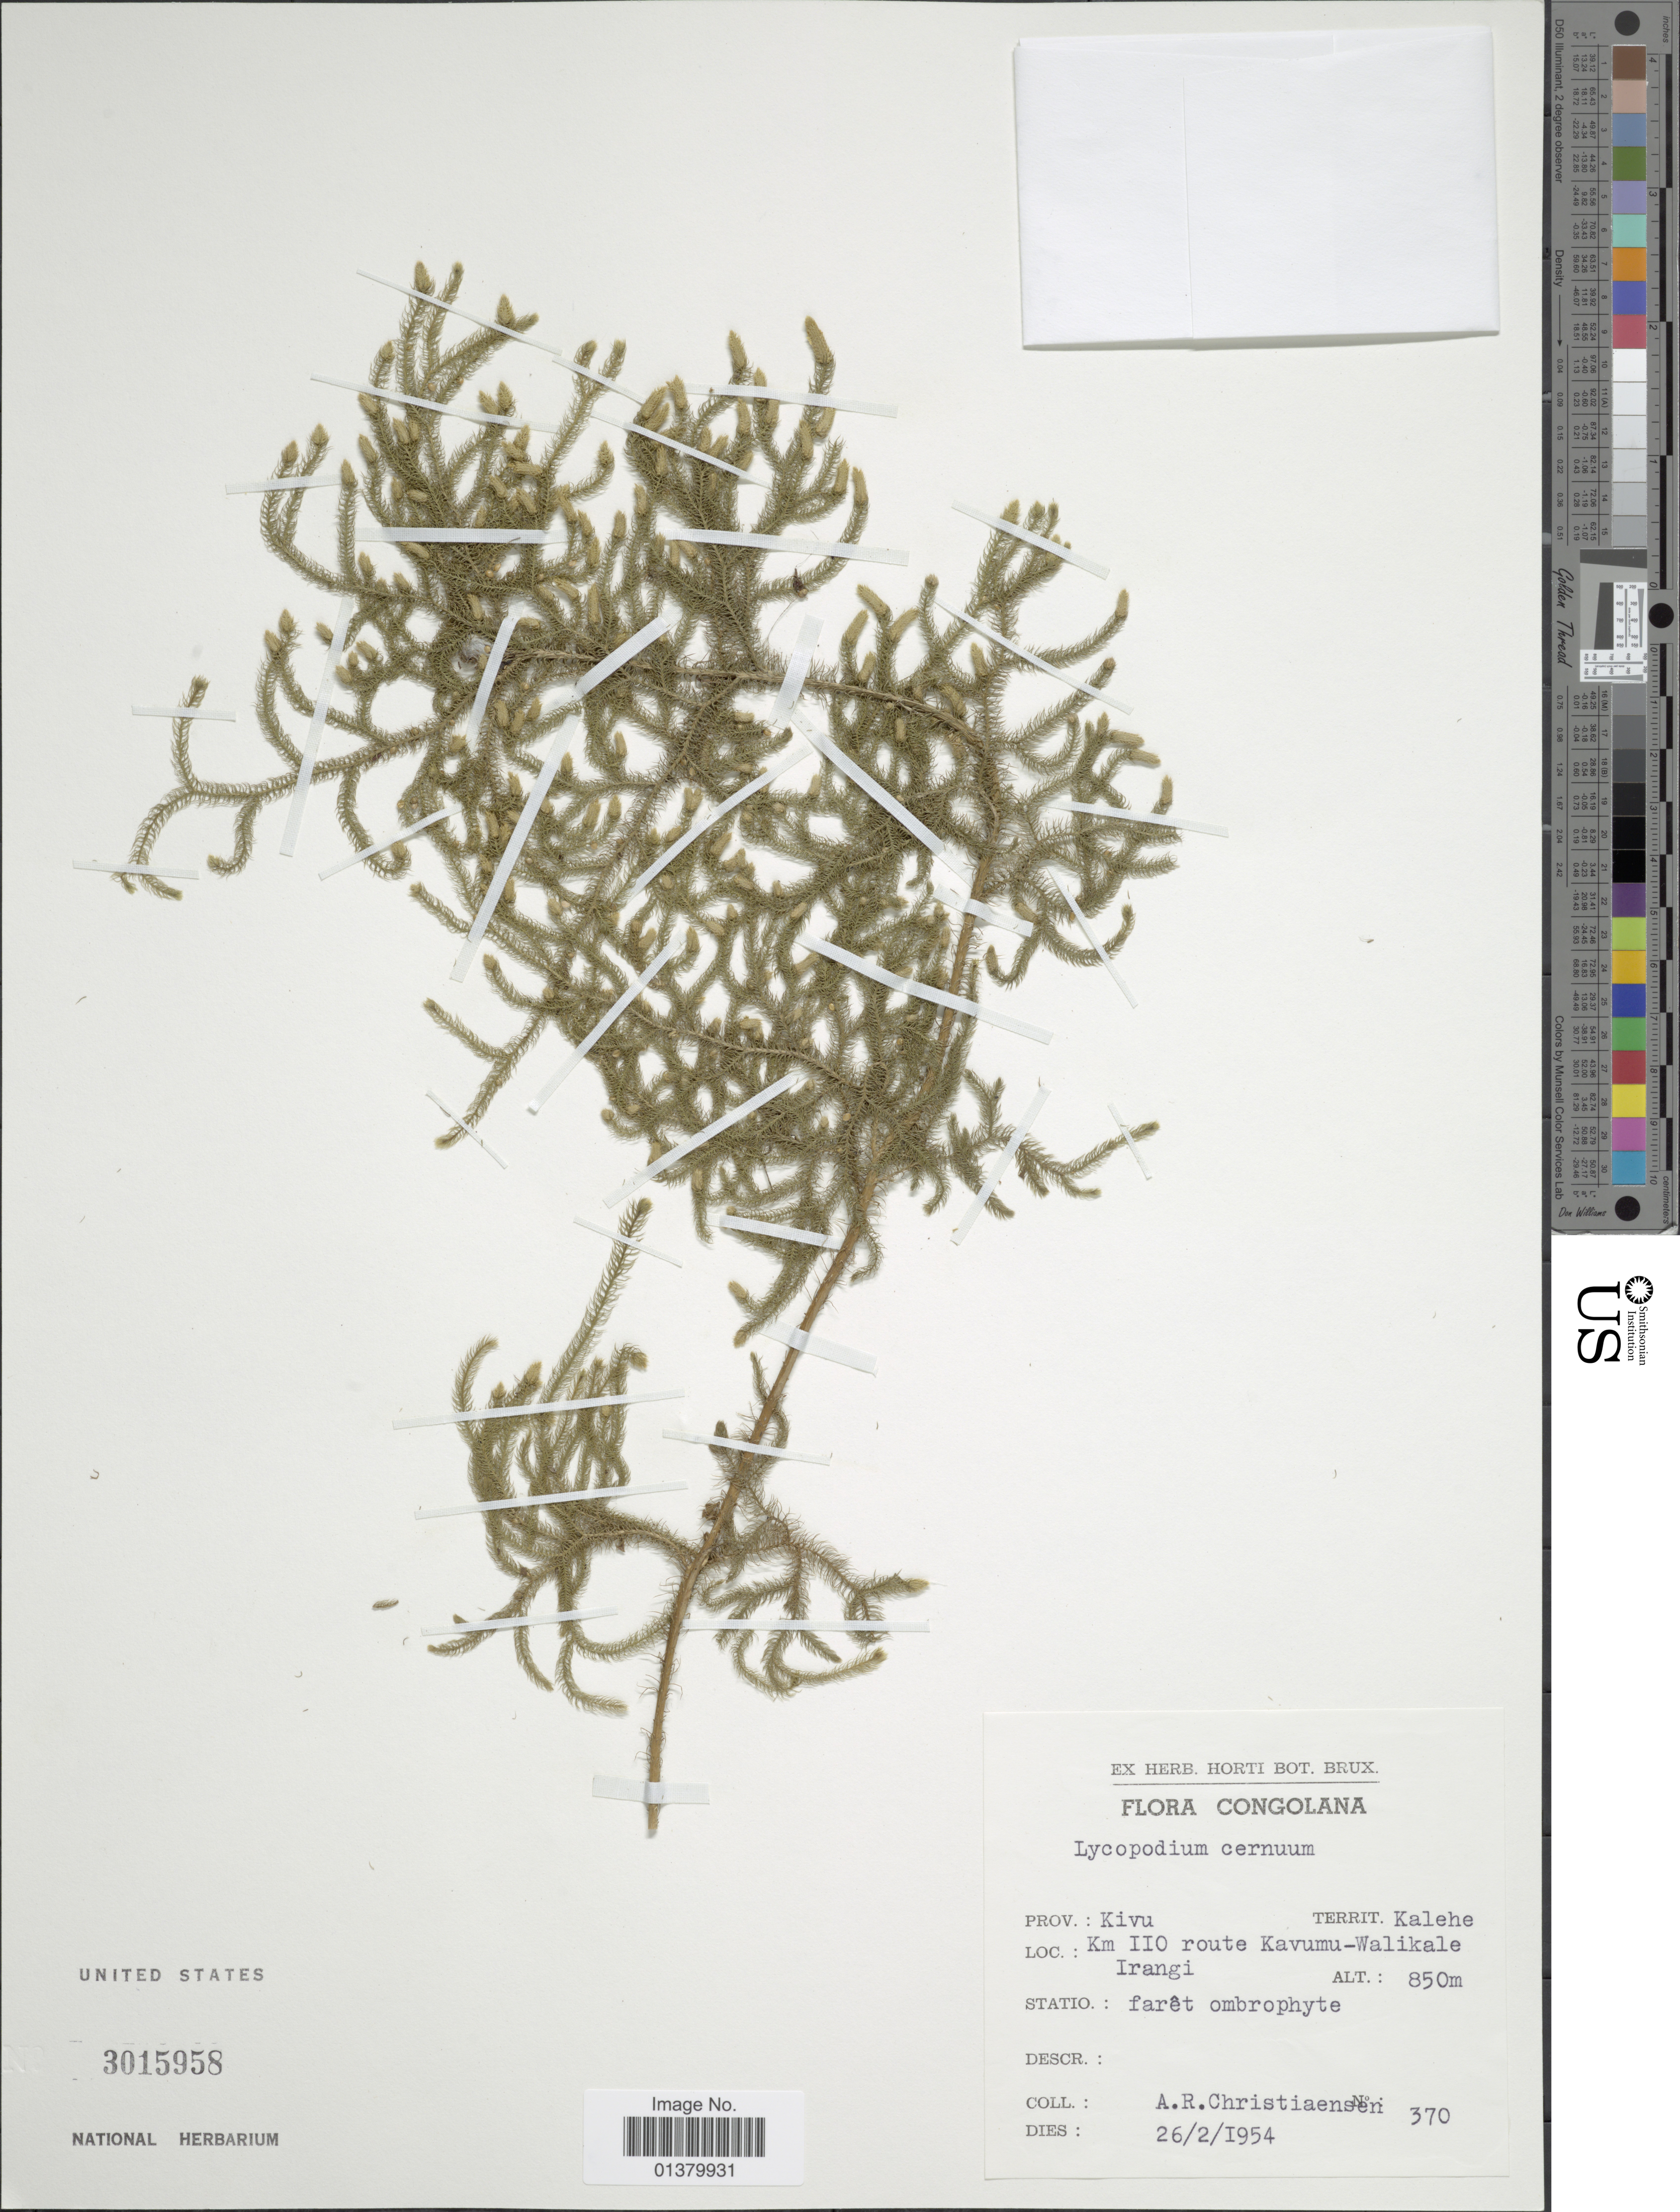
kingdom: Plantae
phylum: Tracheophyta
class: Lycopodiopsida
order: Lycopodiales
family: Lycopodiaceae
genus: Palhinhaea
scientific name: Palhinhaea cernua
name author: (L.) Vasc. & Franco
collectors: A. Christiaensen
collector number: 370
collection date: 1954-02-26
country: Congo, Democratic Republic of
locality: Prov: Kivu, Territ. Kalehe, km 110 route Kavumu-Walikale Irangi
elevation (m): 850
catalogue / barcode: US 3015958